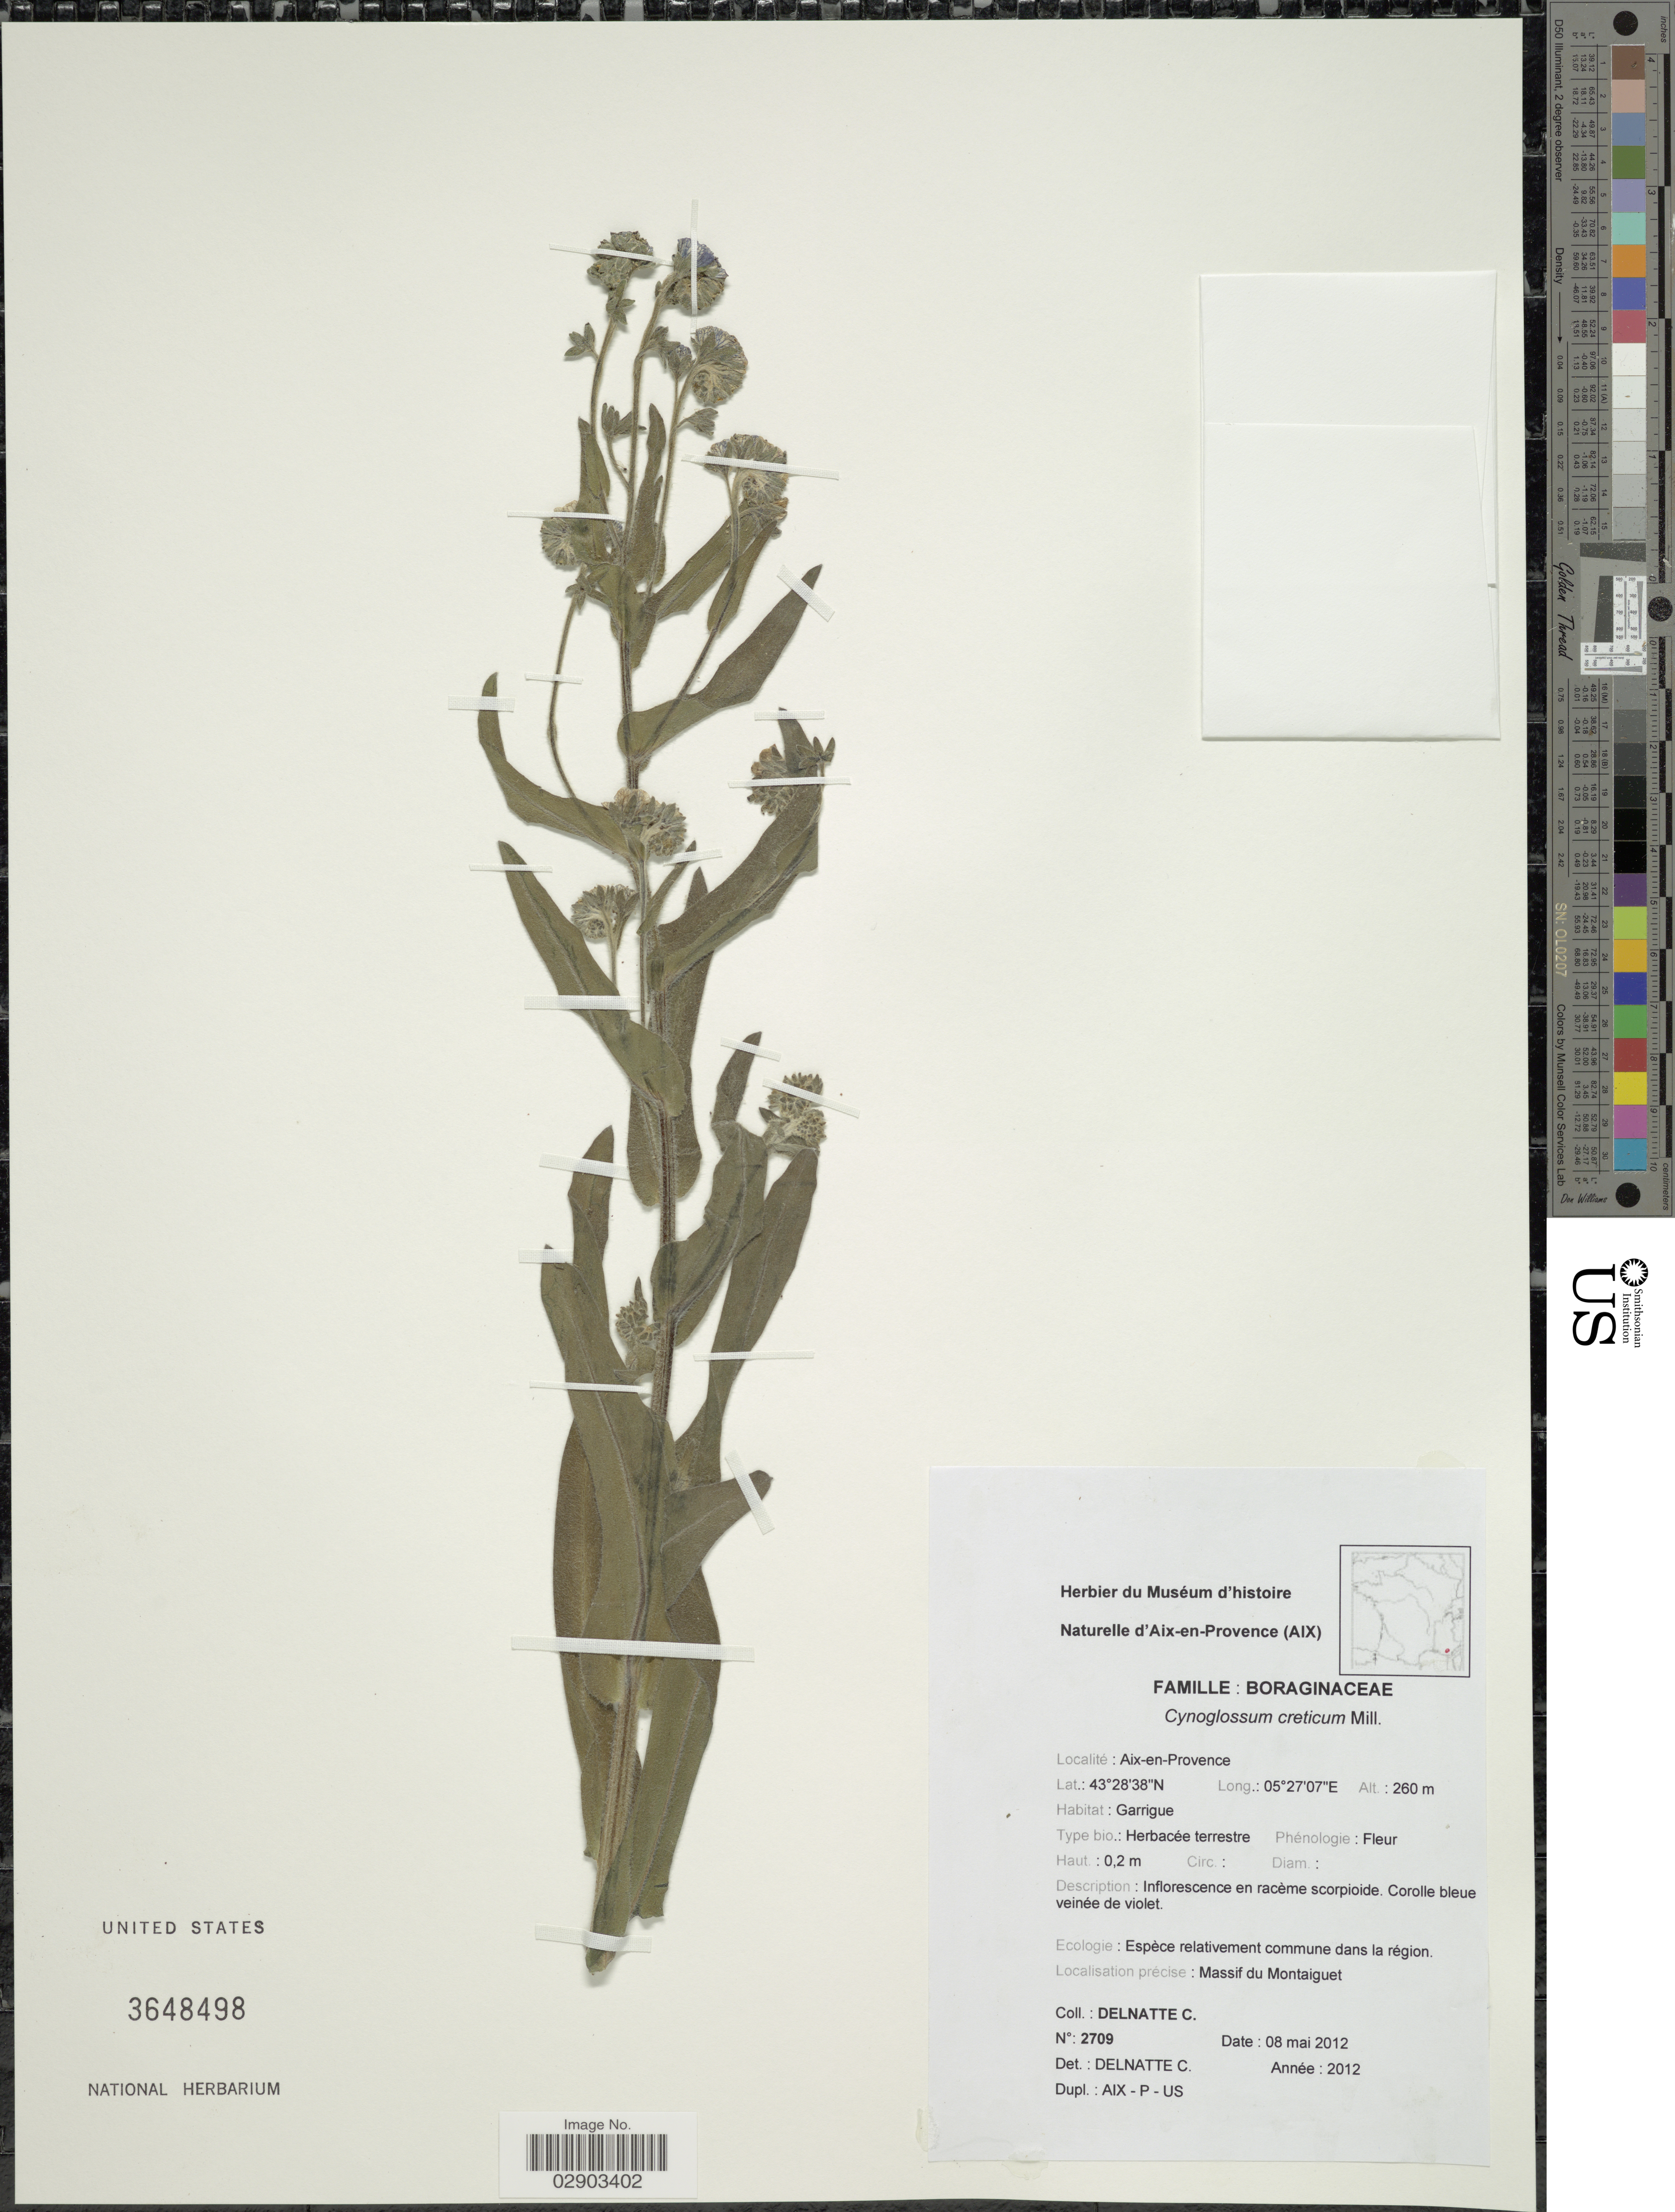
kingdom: Plantae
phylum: Tracheophyta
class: Magnoliopsida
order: Boraginales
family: Boraginaceae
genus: Cynoglossum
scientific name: Cynoglossum creticum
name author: Mill.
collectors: C. Delnatte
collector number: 2709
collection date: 2012-05-08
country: France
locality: Aix-en-Provence.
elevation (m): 260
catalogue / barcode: US 3648498